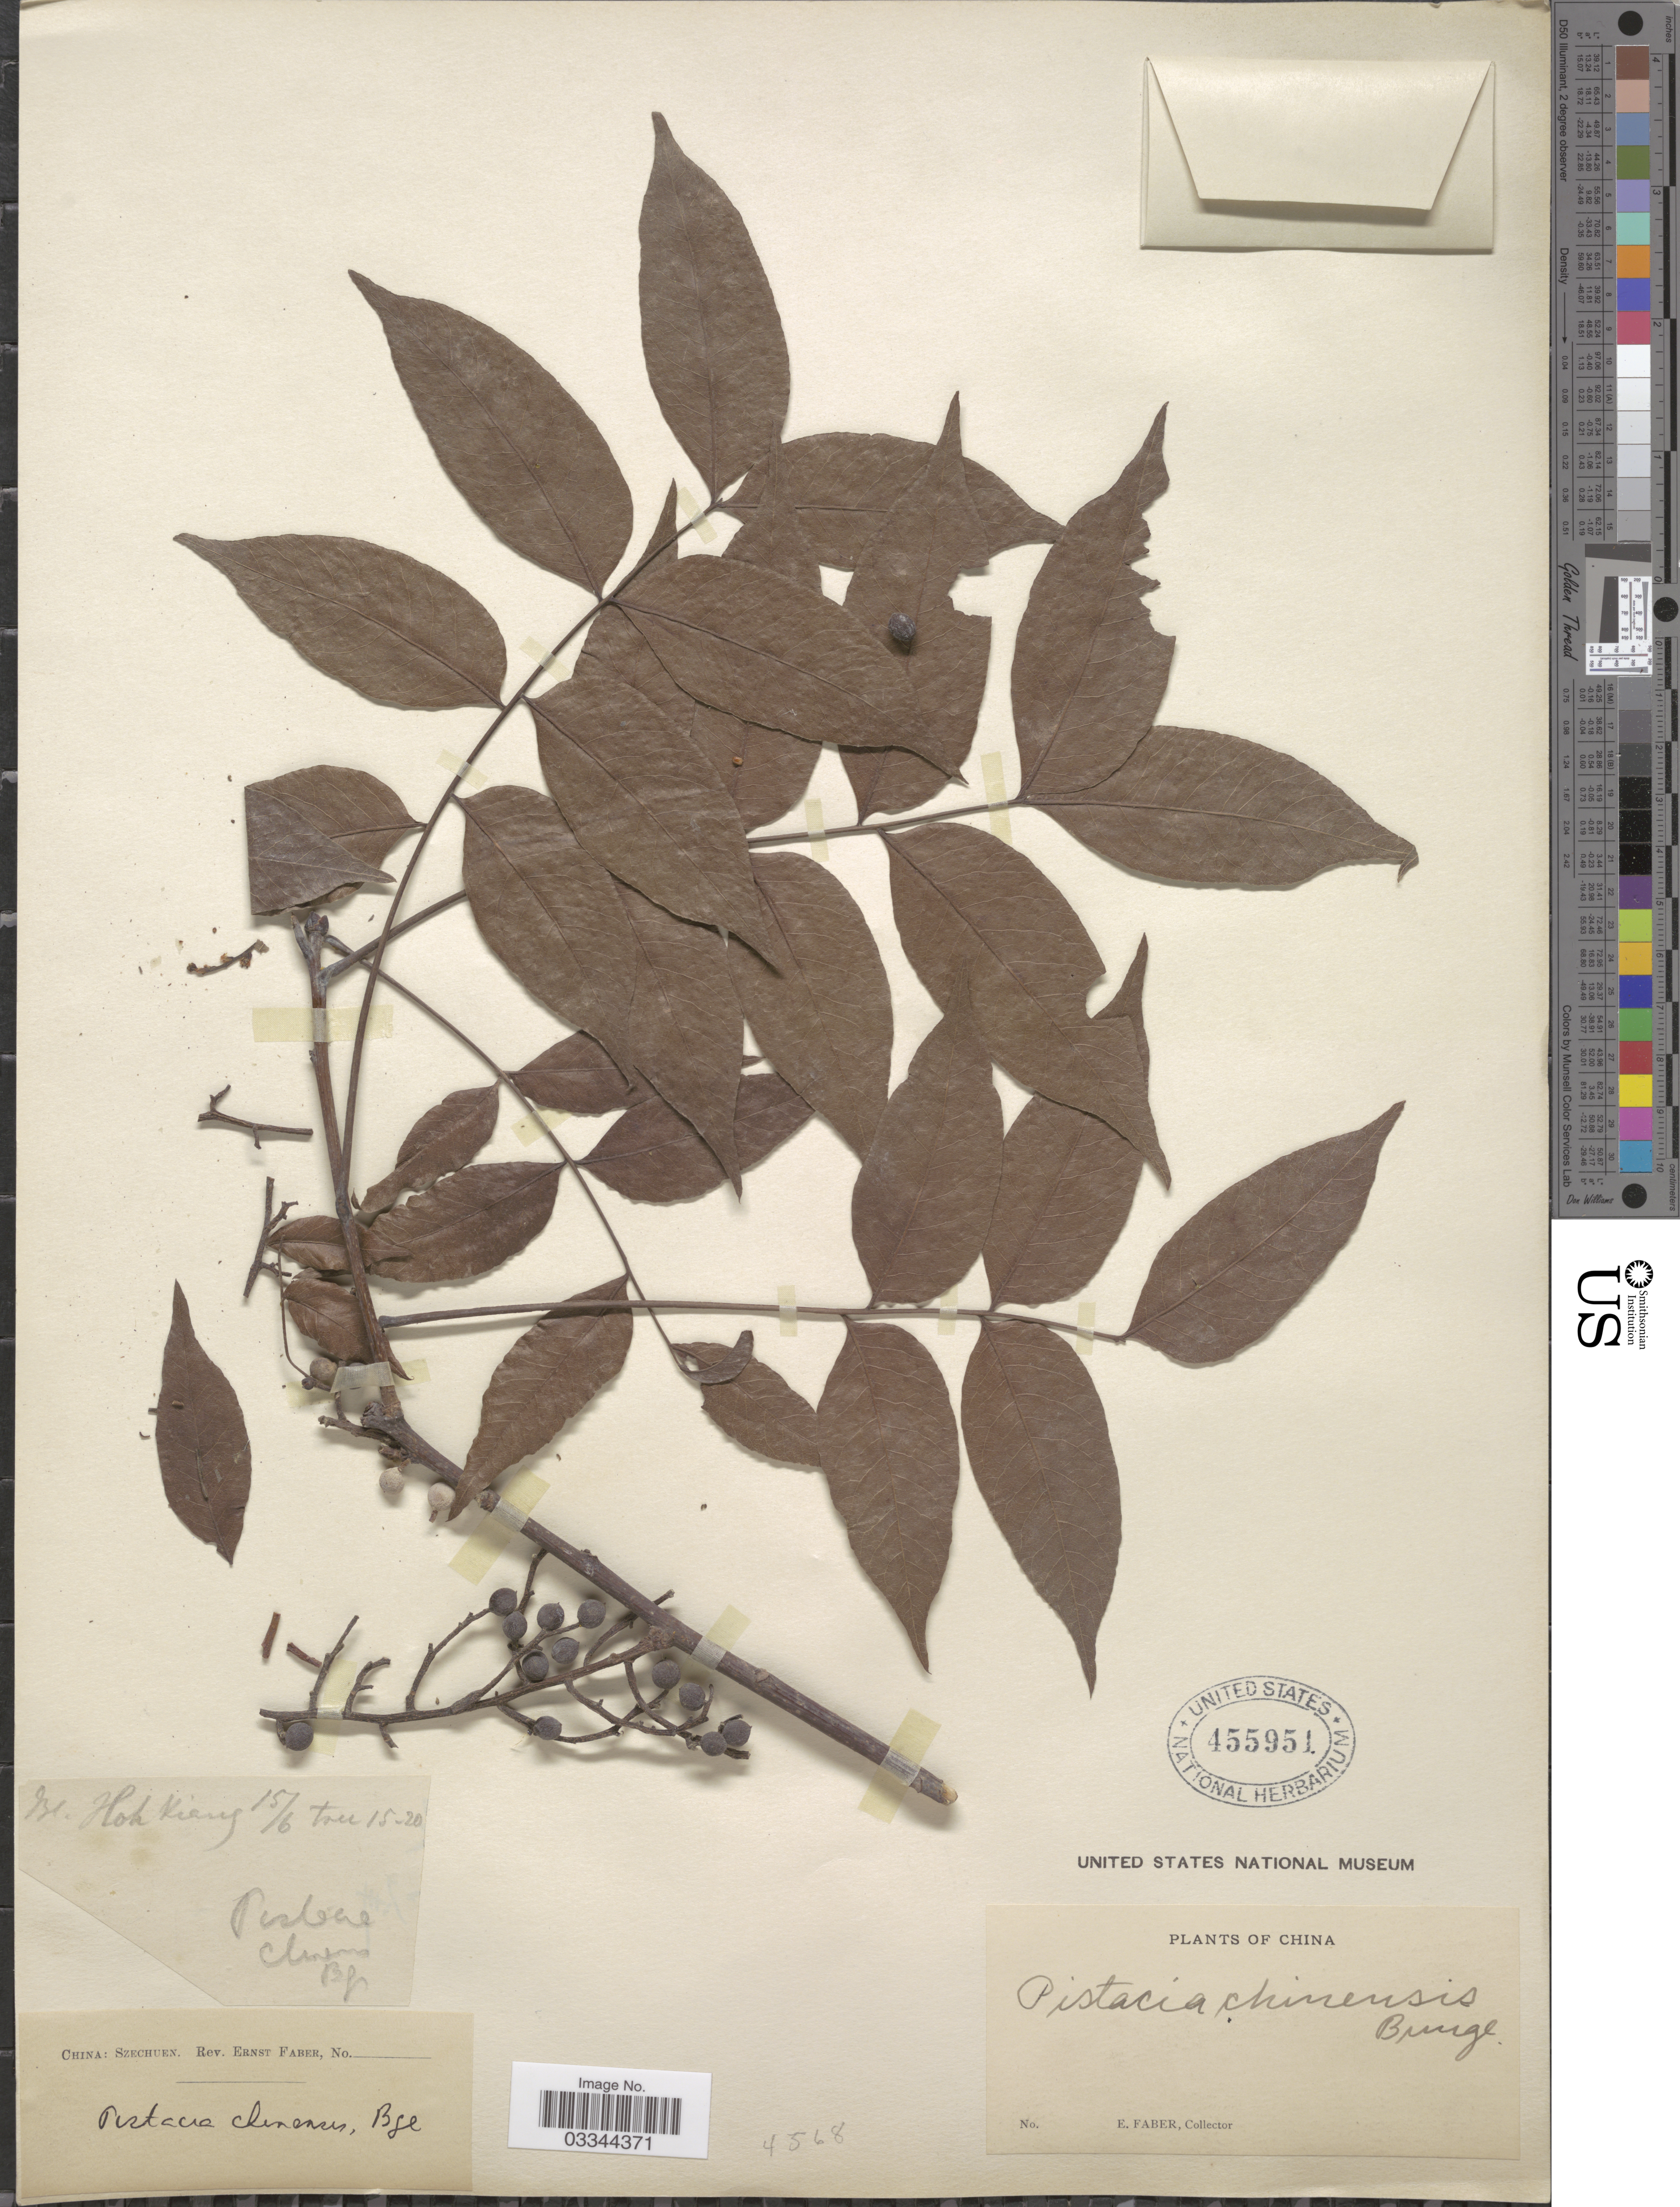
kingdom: Plantae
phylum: Tracheophyta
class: Magnoliopsida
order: Sapindales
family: Anacardiaceae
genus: Pistacia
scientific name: Pistacia chinensis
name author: Bunge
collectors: E. Faber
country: China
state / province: Sichuan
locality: Szechuen.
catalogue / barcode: US 455951